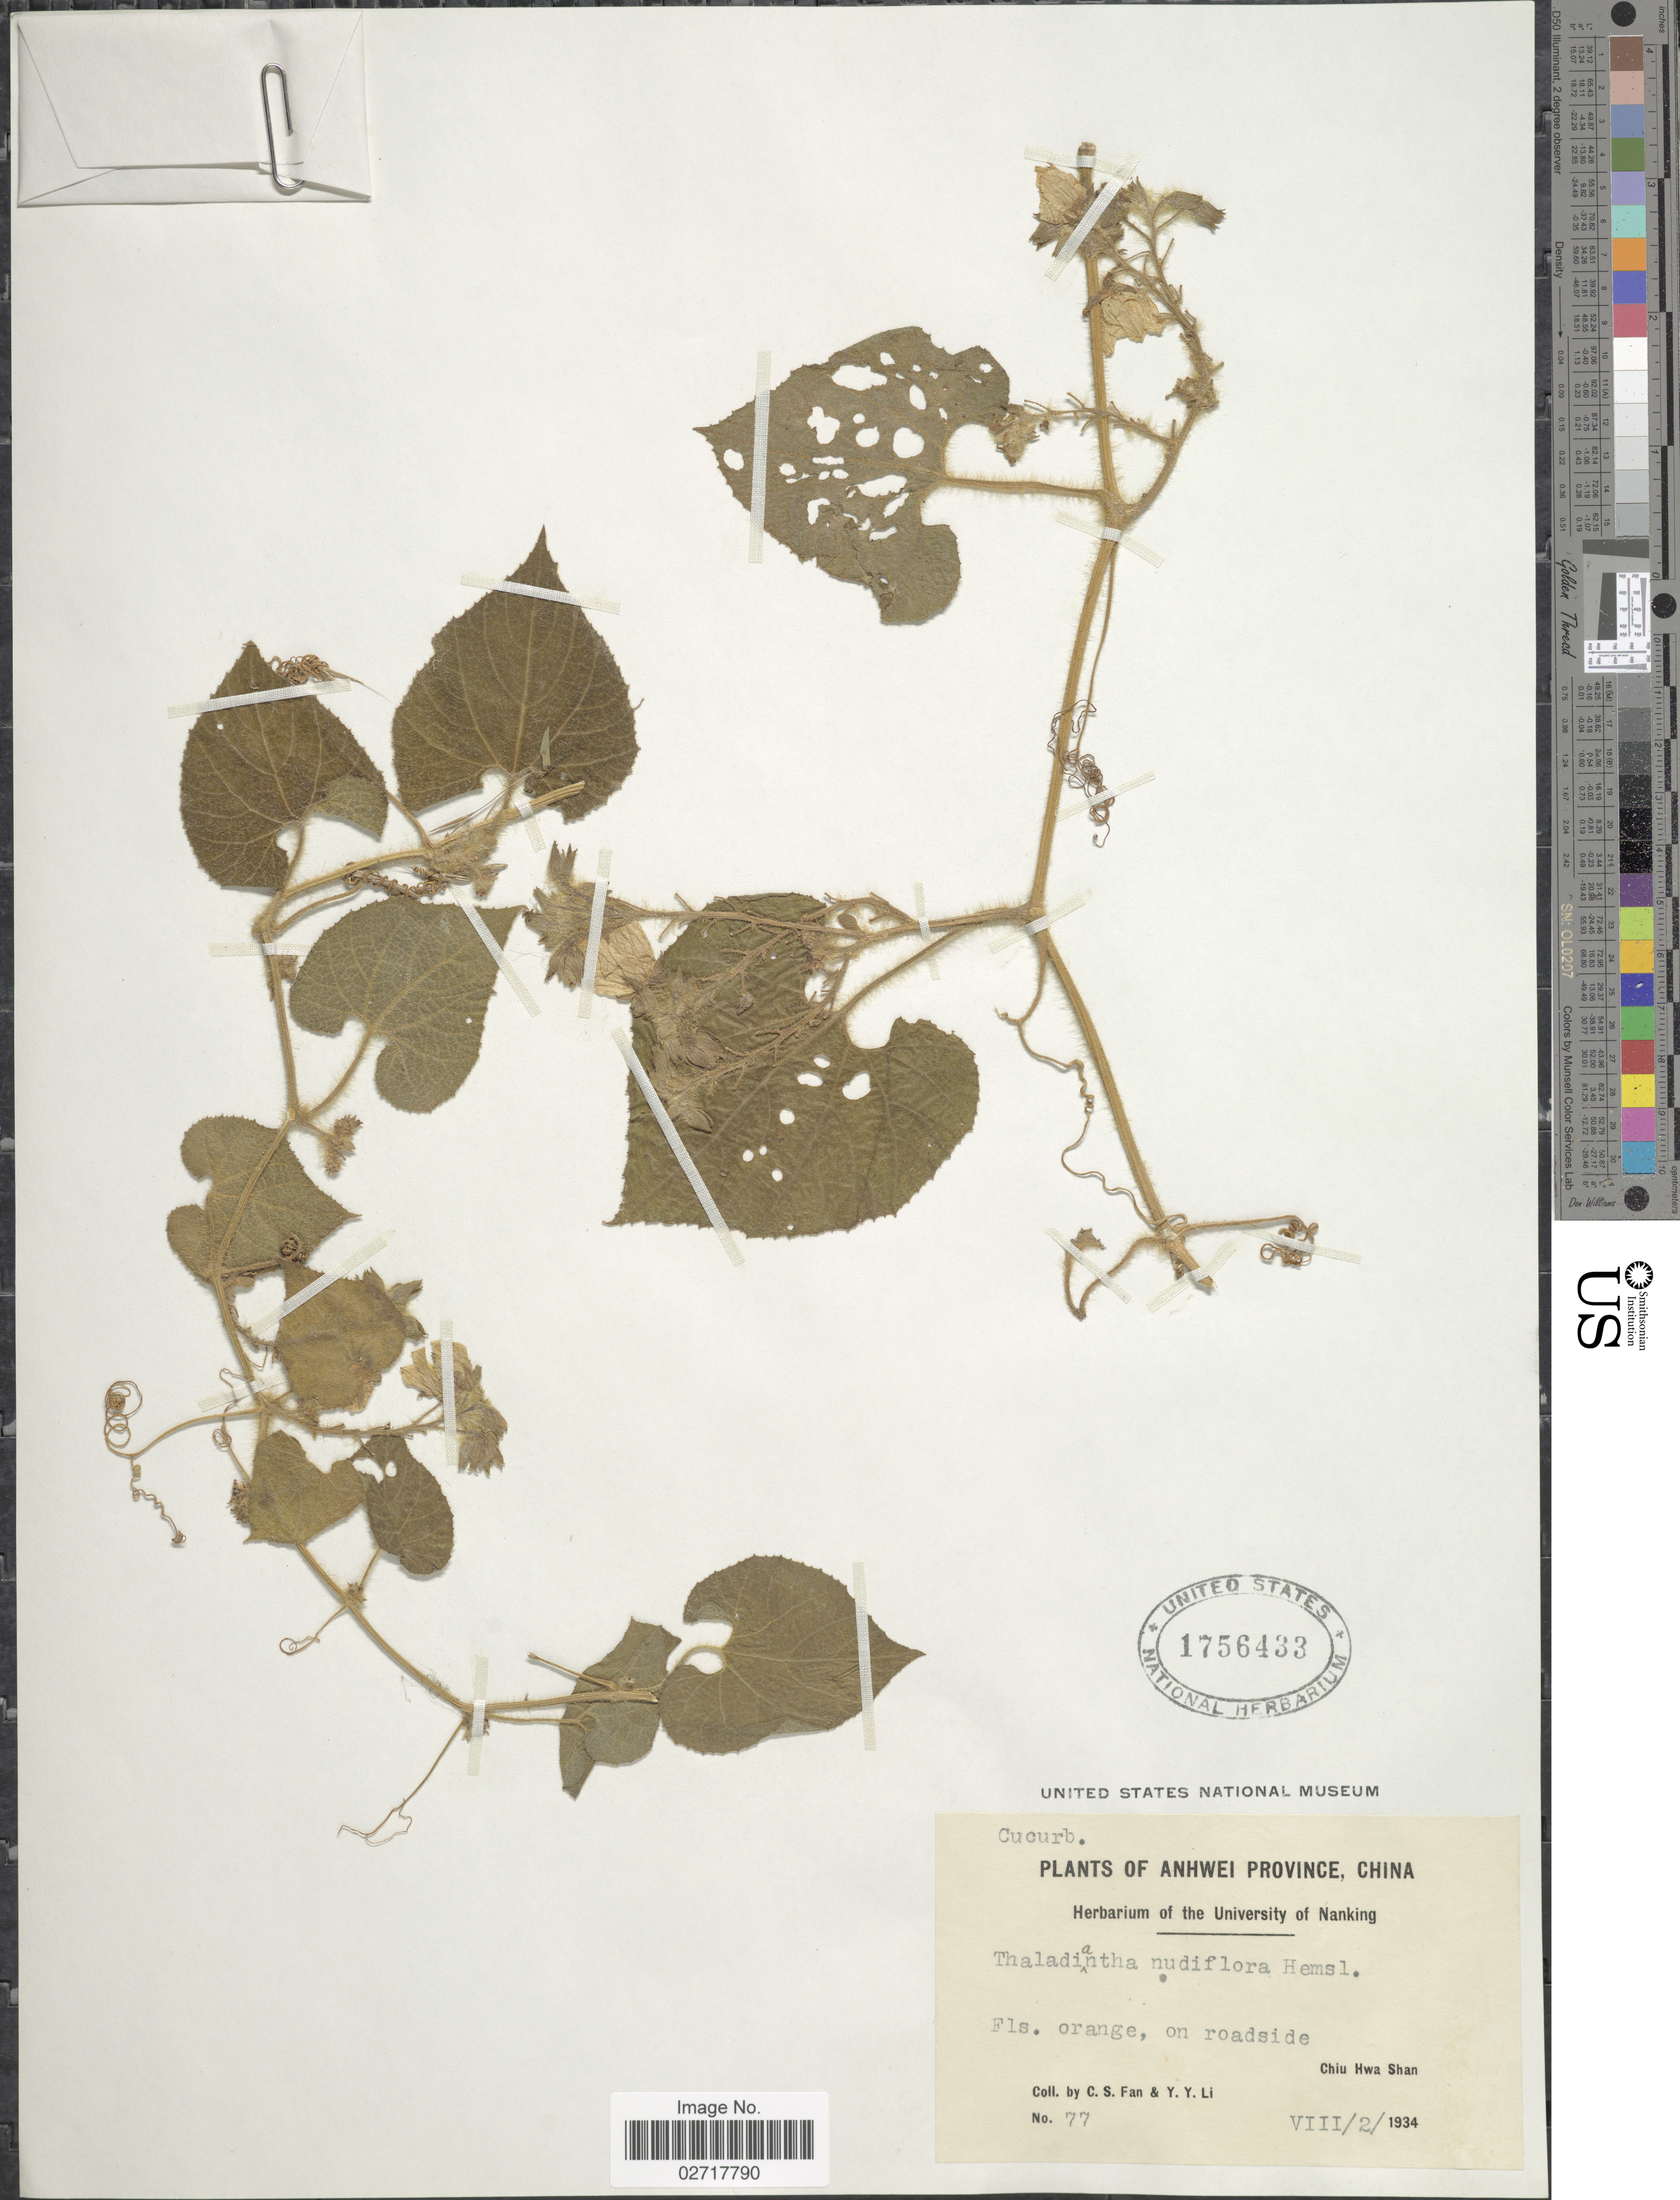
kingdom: Plantae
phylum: Tracheophyta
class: Magnoliopsida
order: Cucurbitales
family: Cucurbitaceae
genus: Thladiantha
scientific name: Thladiantha nudiflora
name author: Hemsl.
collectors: C. S. Fan & Y. Y. Li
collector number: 77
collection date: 1934-08-02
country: China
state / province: Anhui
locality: Anhwei Province. Chiu Hwa Shan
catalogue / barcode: US 1756433